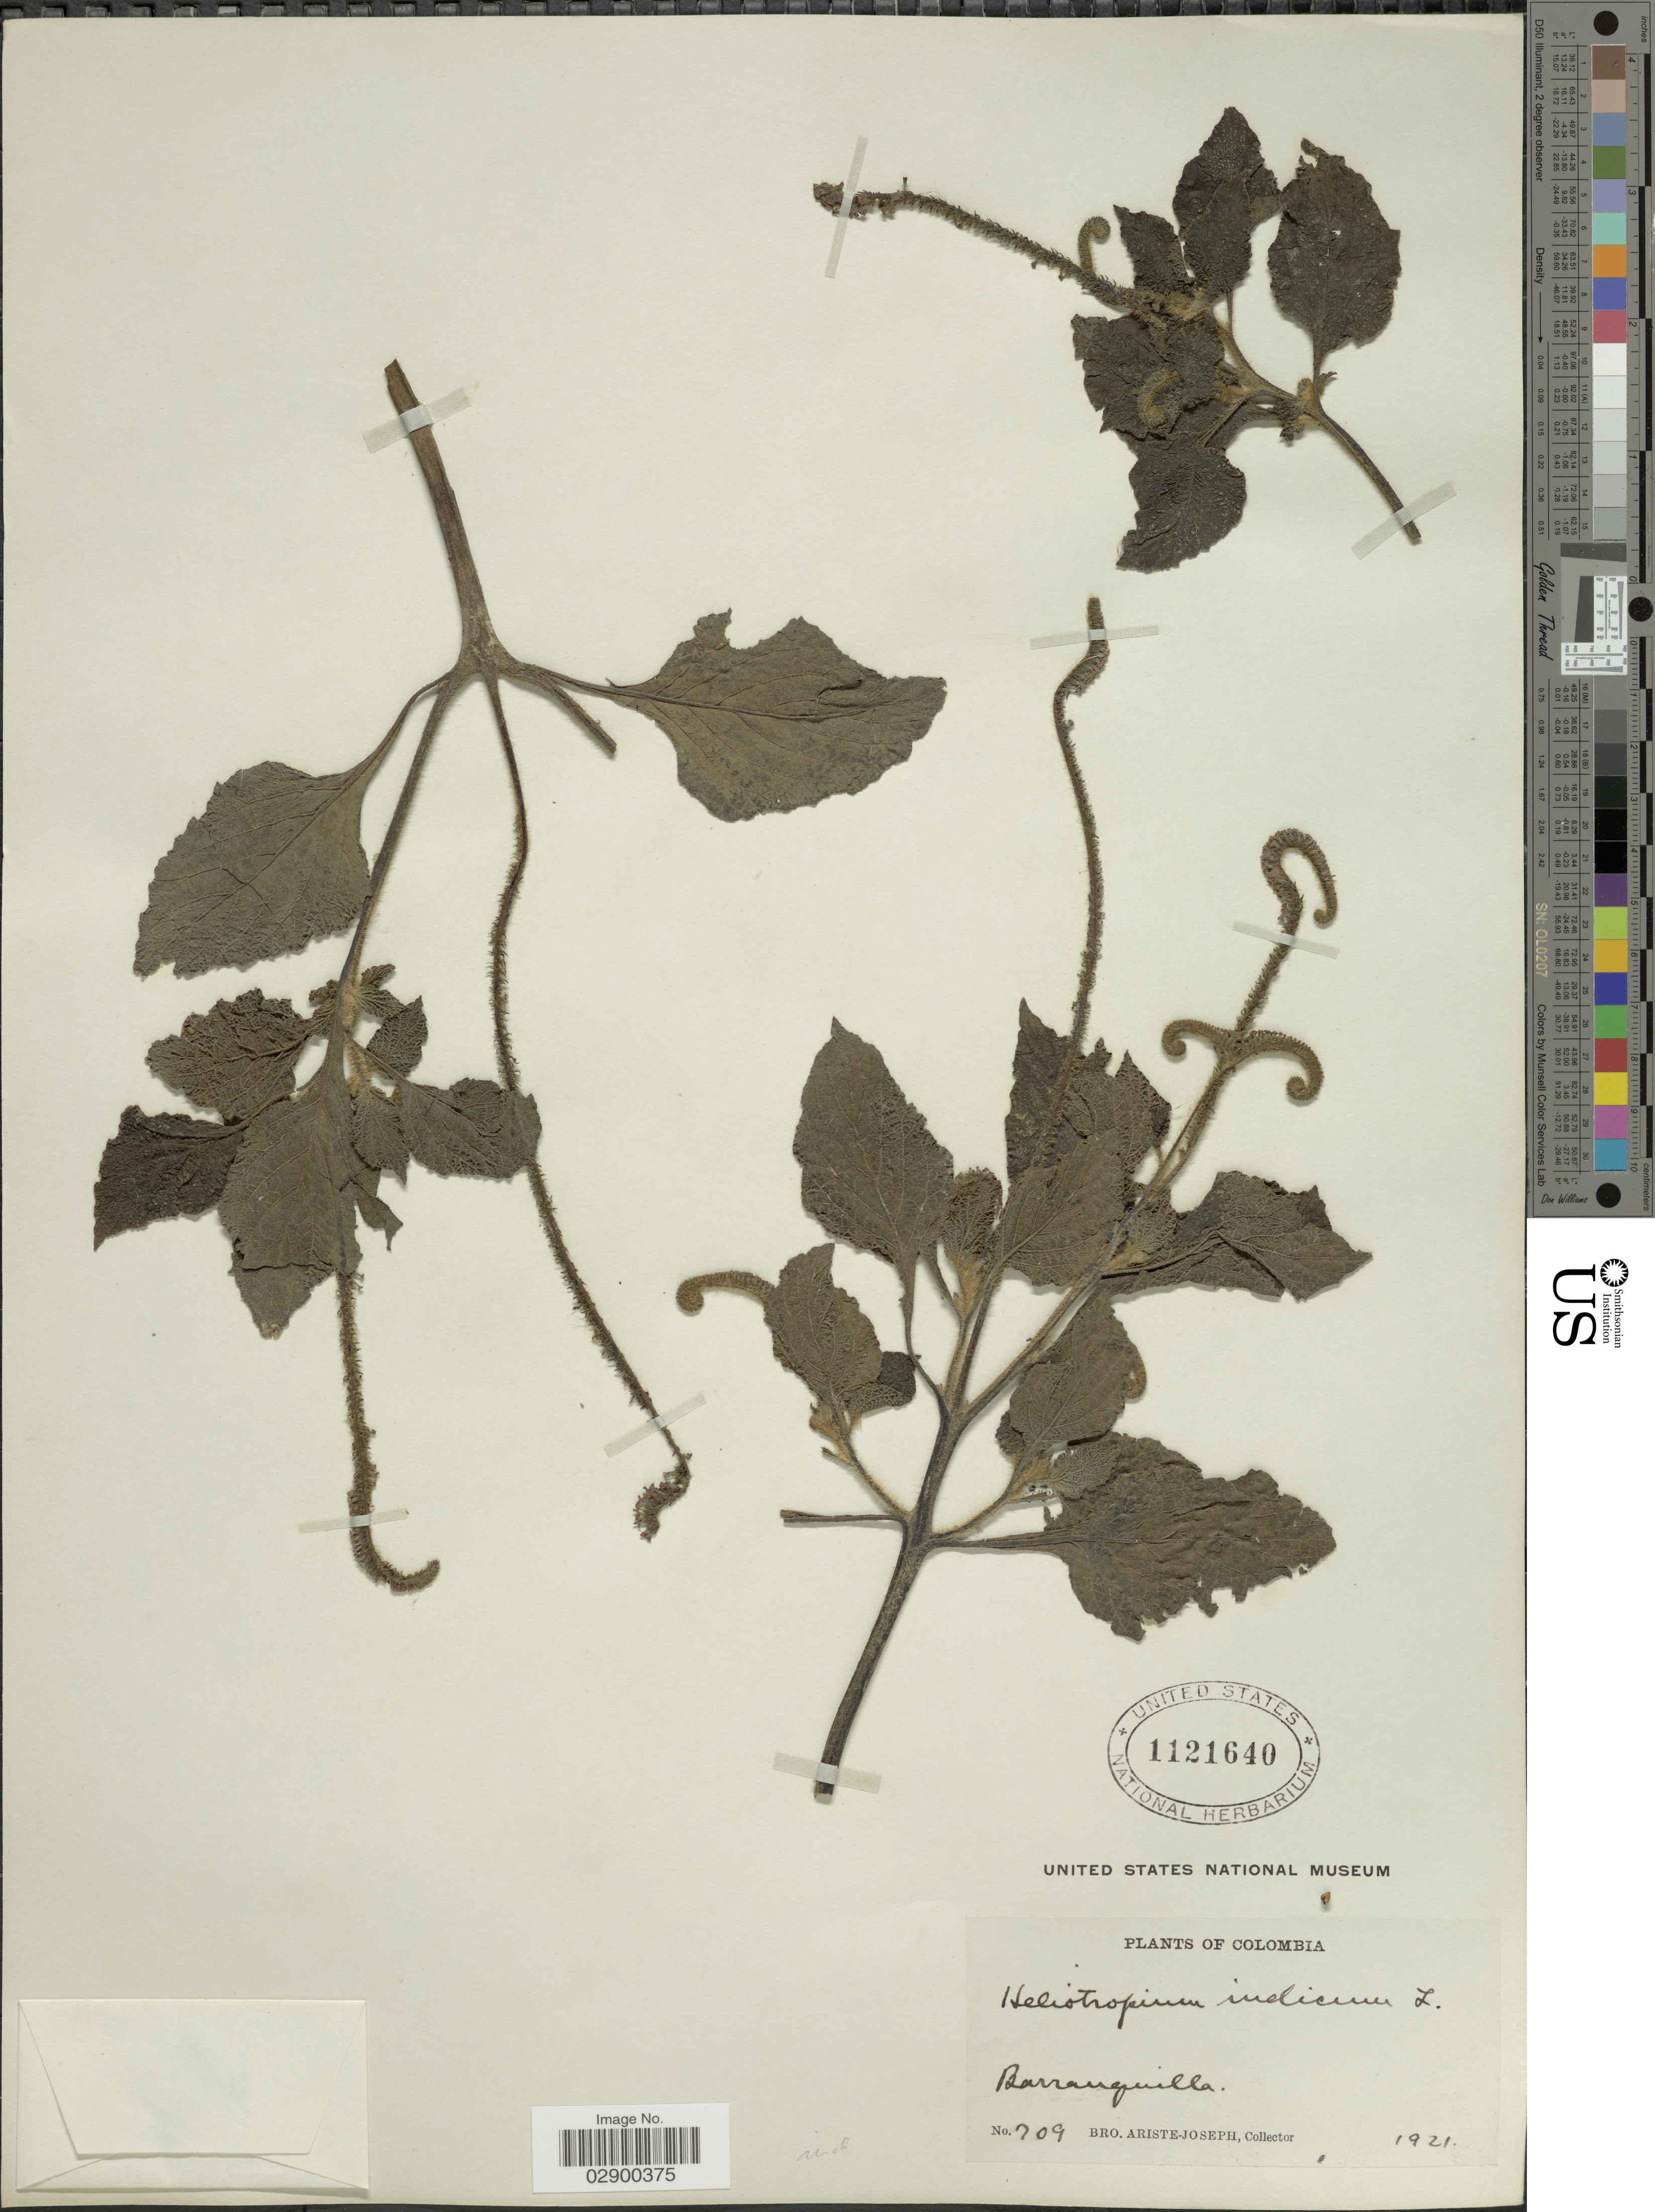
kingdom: Plantae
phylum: Tracheophyta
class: Magnoliopsida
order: Boraginales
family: Heliotropiaceae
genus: Heliotropium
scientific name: Heliotropium indicum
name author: L.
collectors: Bro. Ariste-Joseph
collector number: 709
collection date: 1921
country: Colombia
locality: Barranquilla.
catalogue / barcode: US 1121640